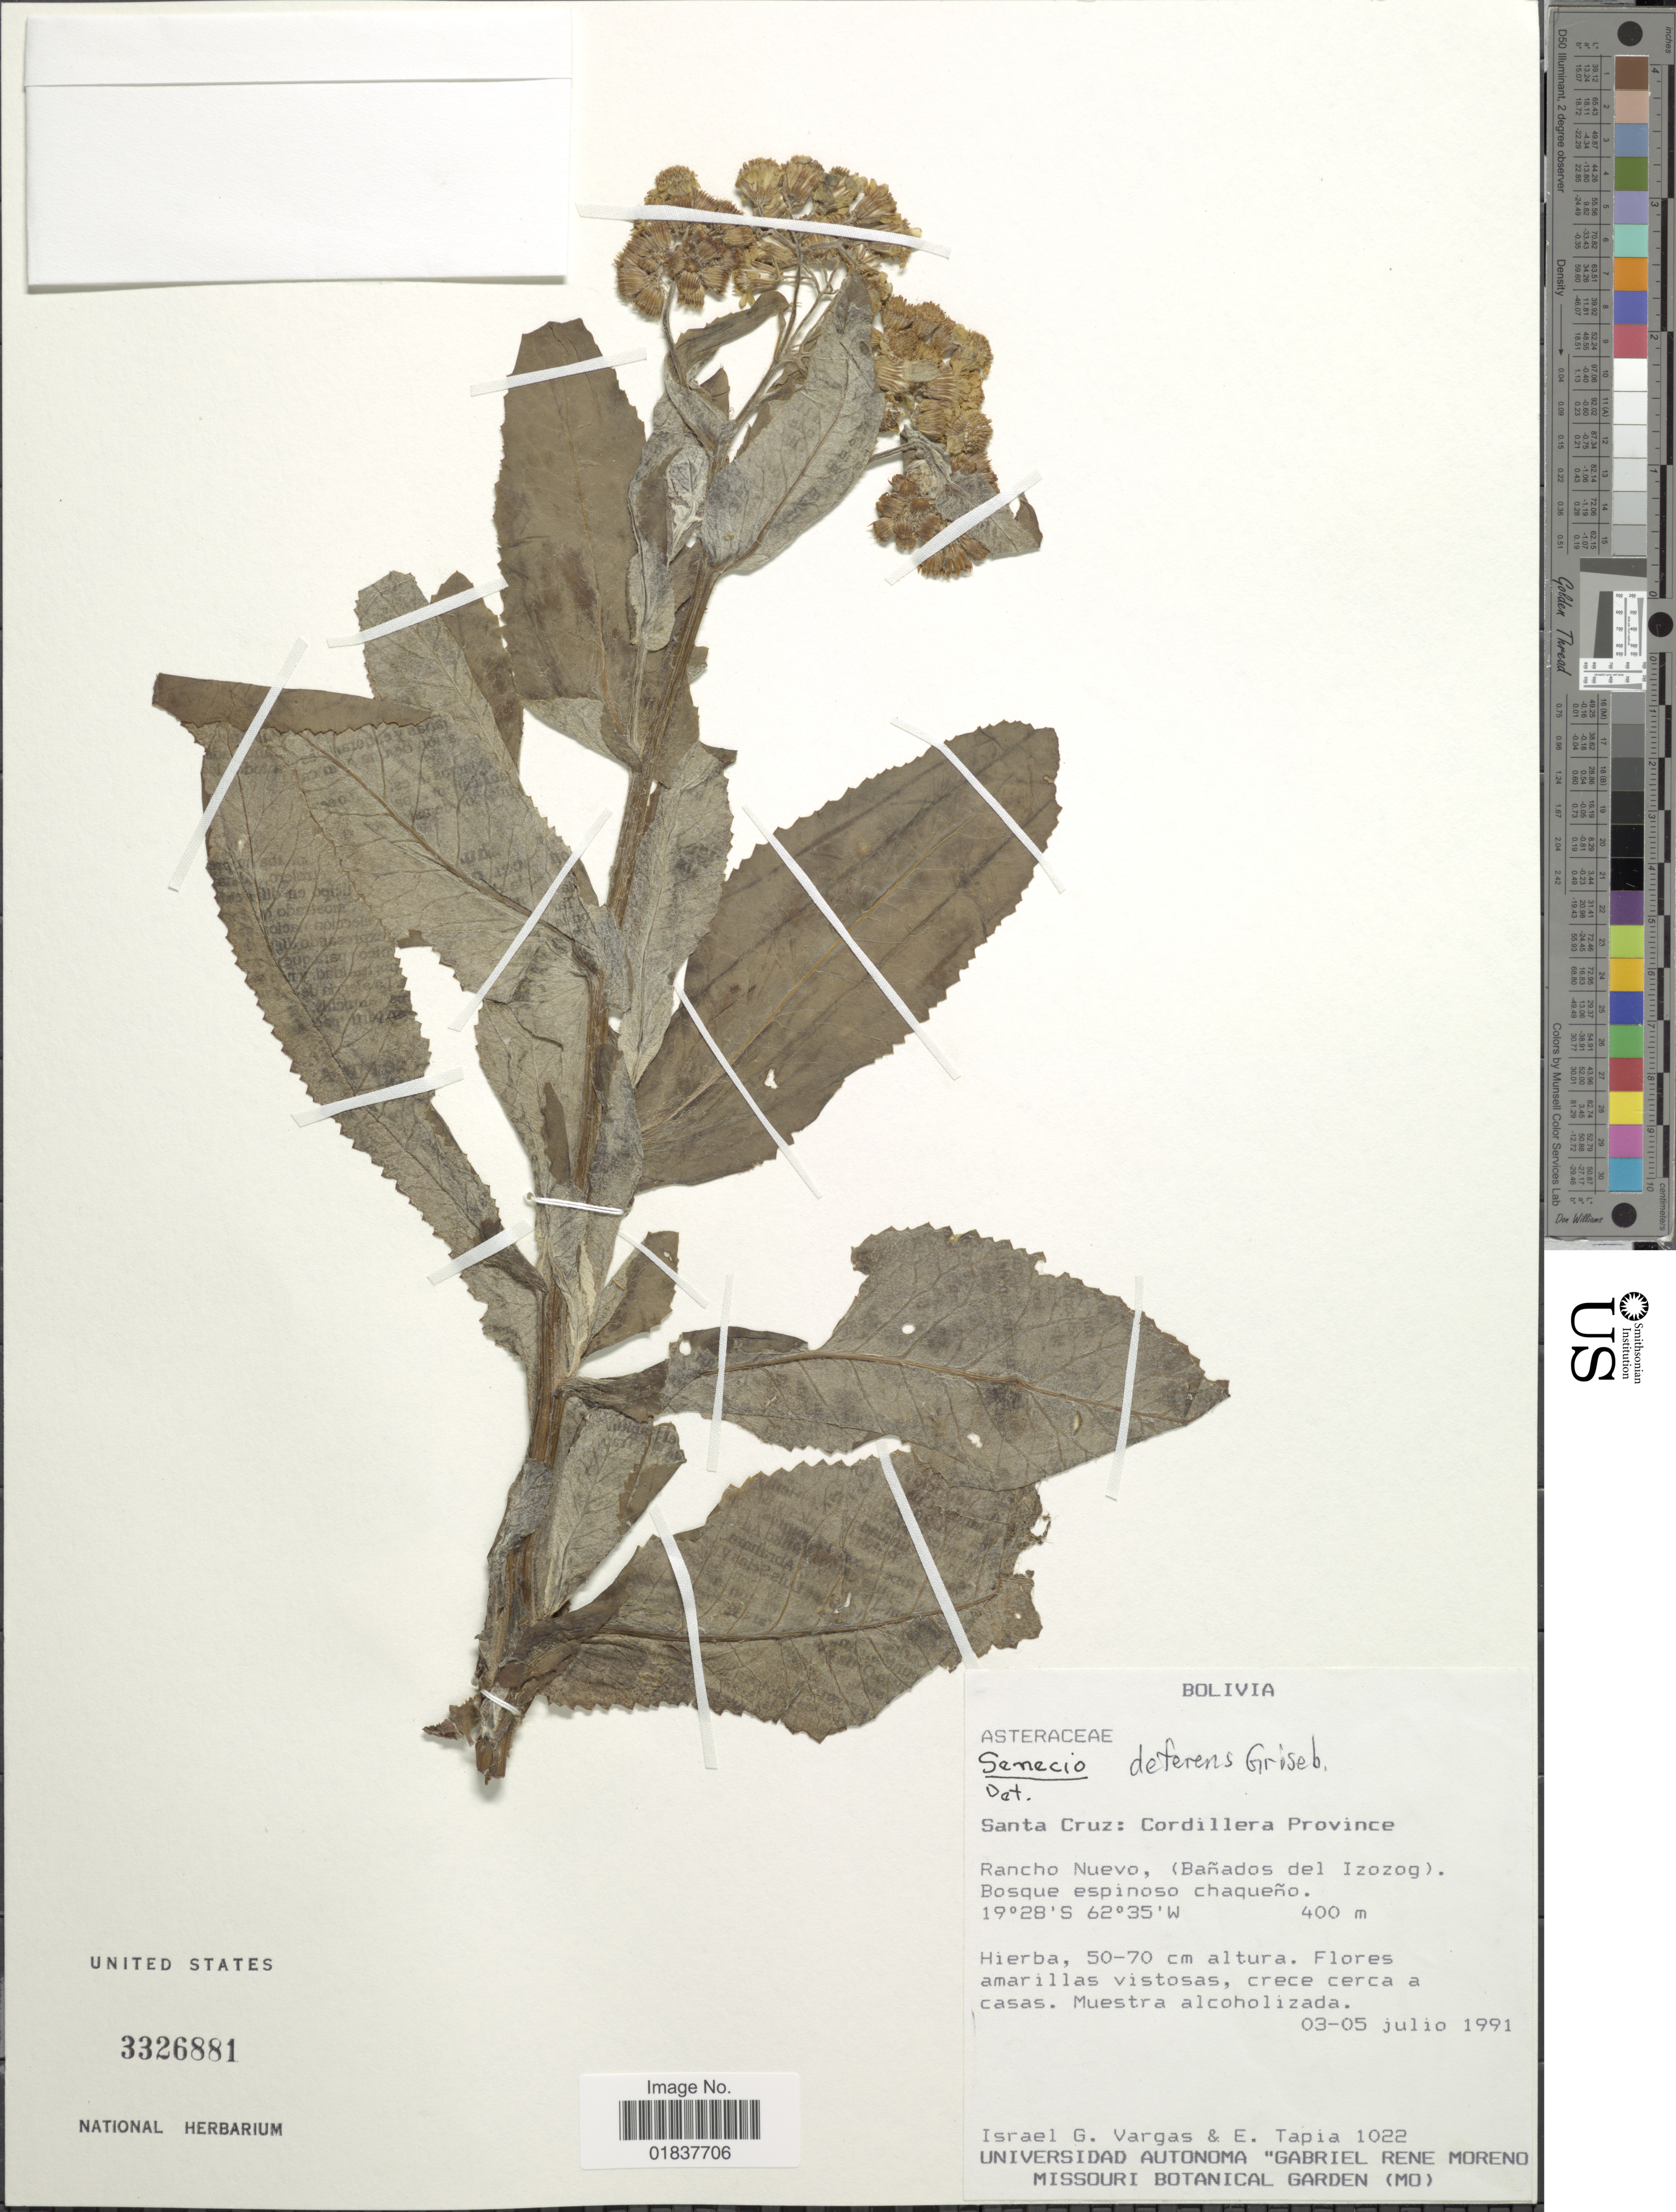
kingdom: Plantae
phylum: Tracheophyta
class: Magnoliopsida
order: Asterales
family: Asteraceae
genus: Senecio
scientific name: Senecio deferens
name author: Griseb.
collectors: I. Vargas & E. Tapia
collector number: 1022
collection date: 1991-07-03/1991-07-05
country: Bolivia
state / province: Santa Cruz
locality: Cordillera Province, Rancho Nuevo (Banados del Izozog)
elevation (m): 400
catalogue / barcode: US 3326881